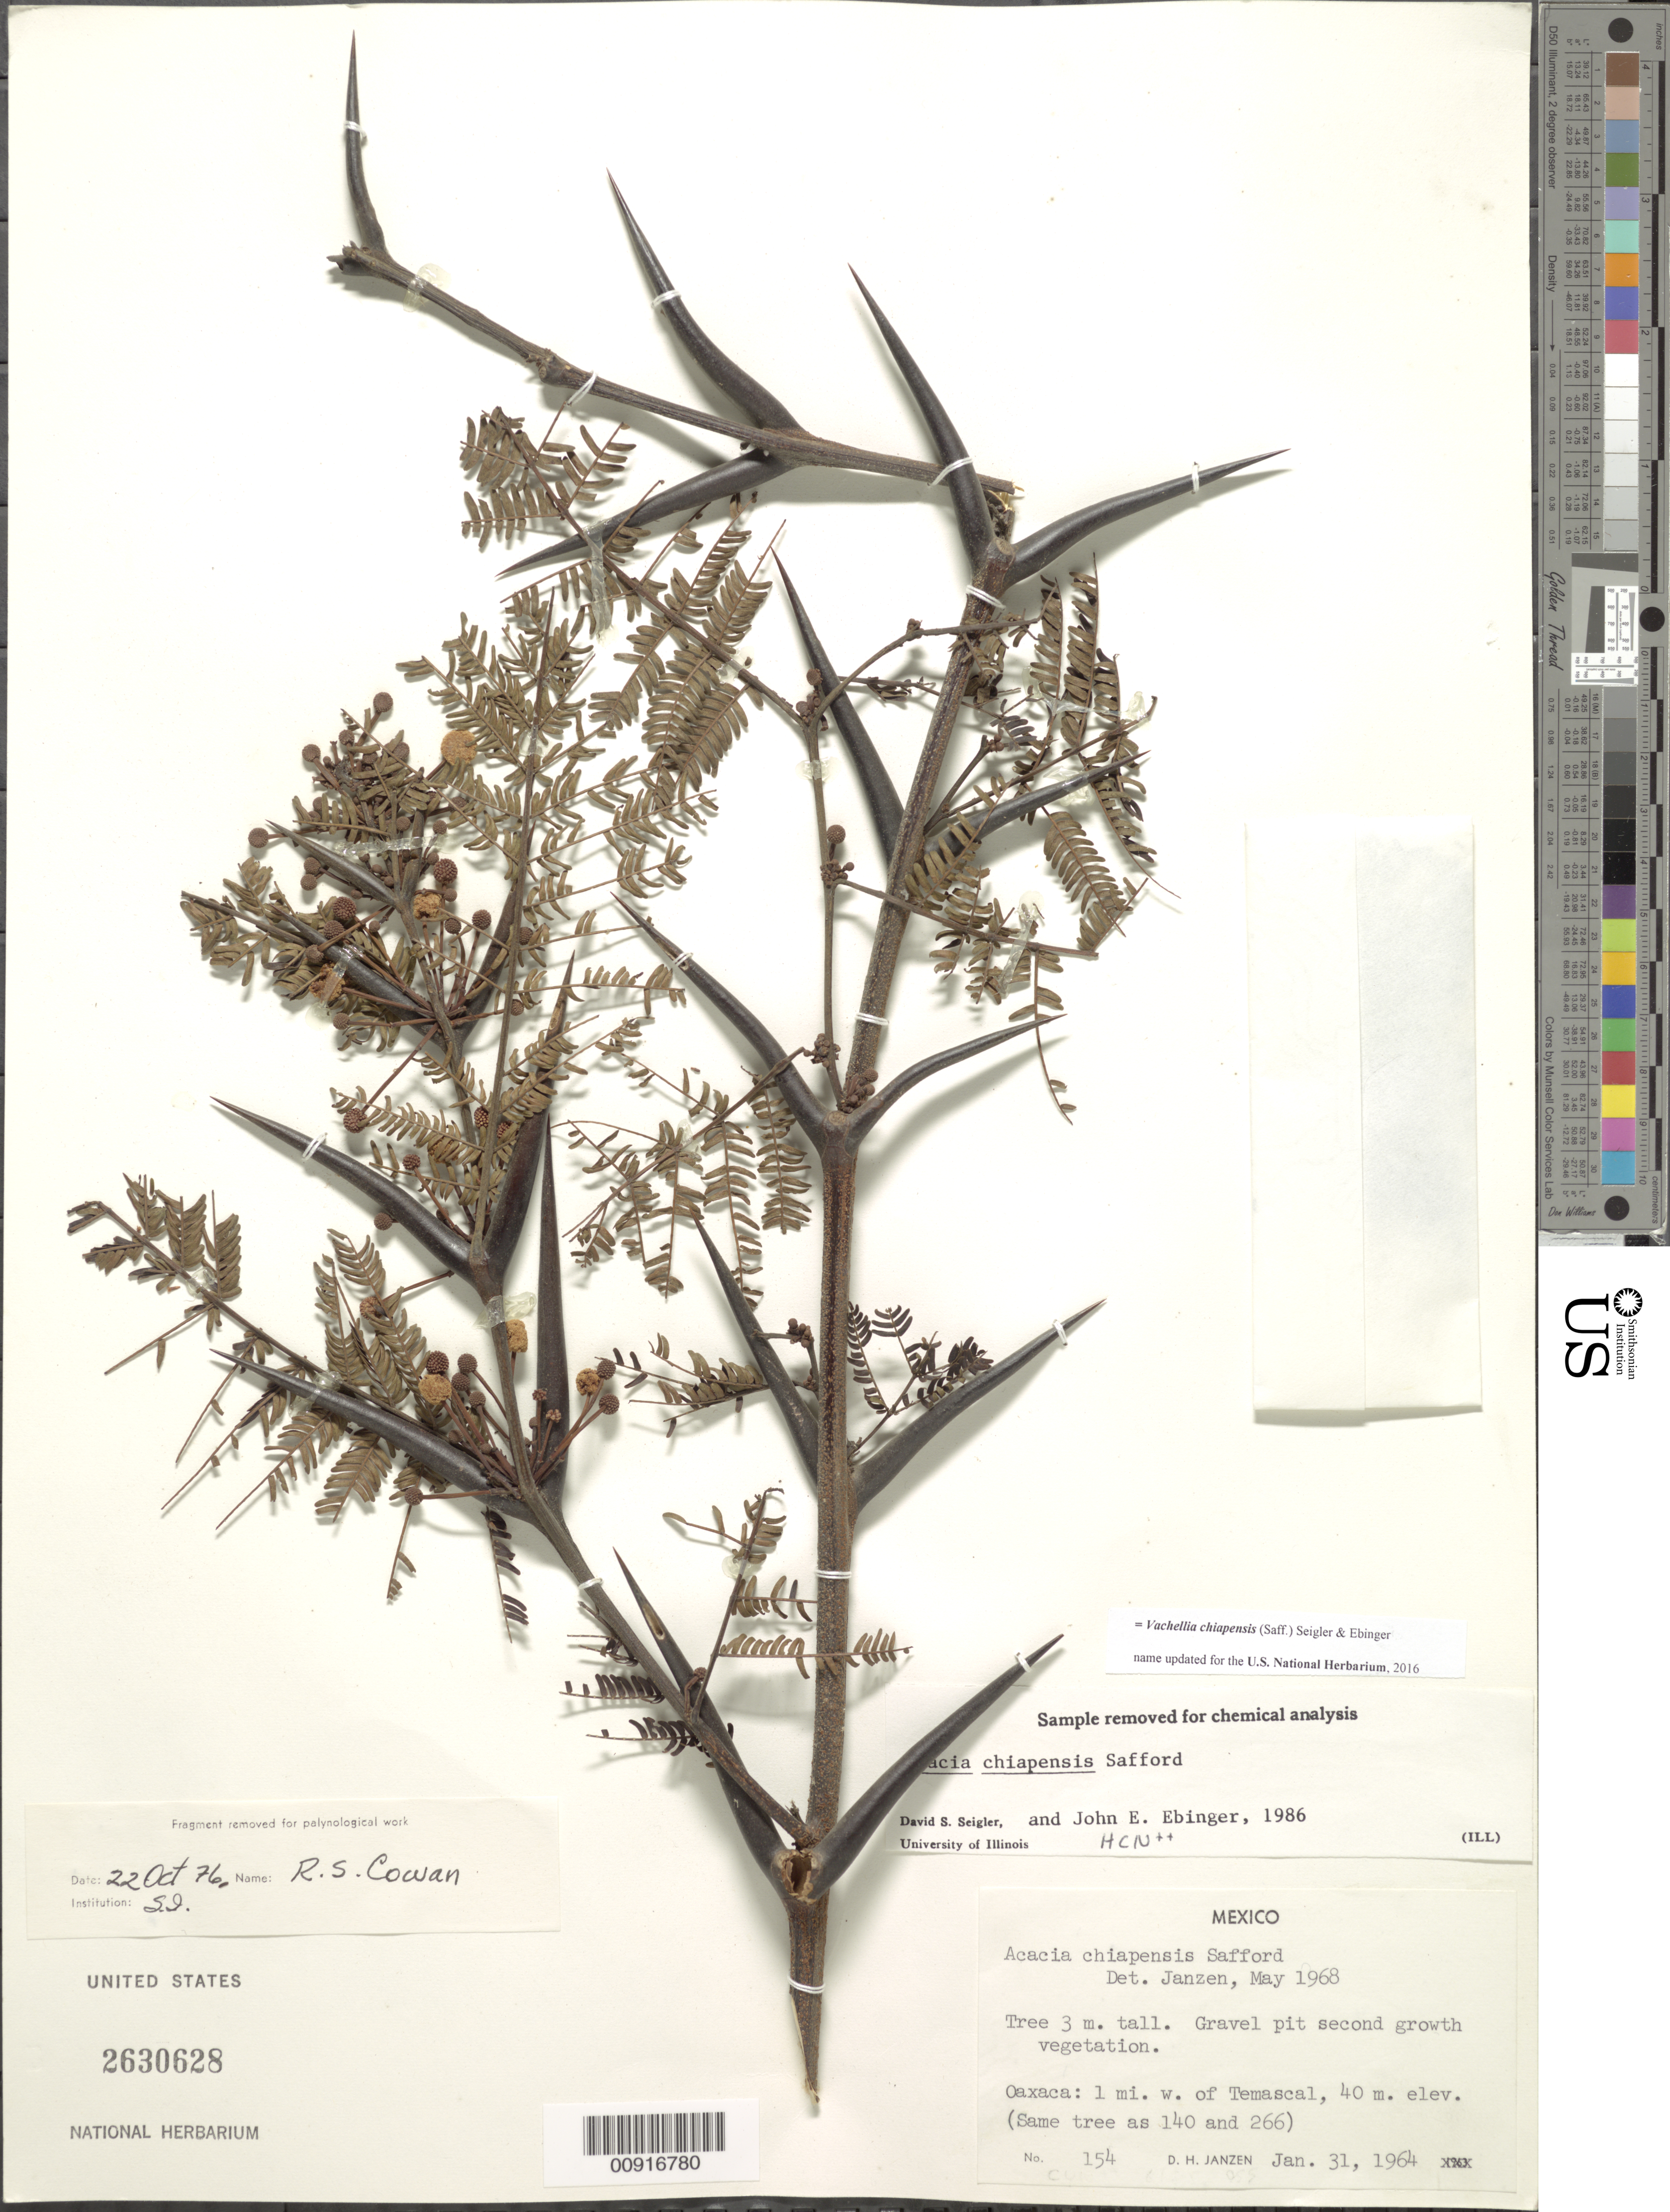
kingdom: Plantae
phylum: Tracheophyta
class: Magnoliopsida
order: Fabales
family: Fabaceae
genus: Vachellia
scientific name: Vachellia chiapensis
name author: (Saff.) Seigler & Ebinger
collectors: D. Janzen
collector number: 154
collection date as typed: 31 Jan 1964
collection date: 1964-01-31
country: Mexico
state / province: Oaxaca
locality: Oaxaca: 1 mi. west of Temascal.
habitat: Gravel pit second growth vegetation.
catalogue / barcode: US 2630628